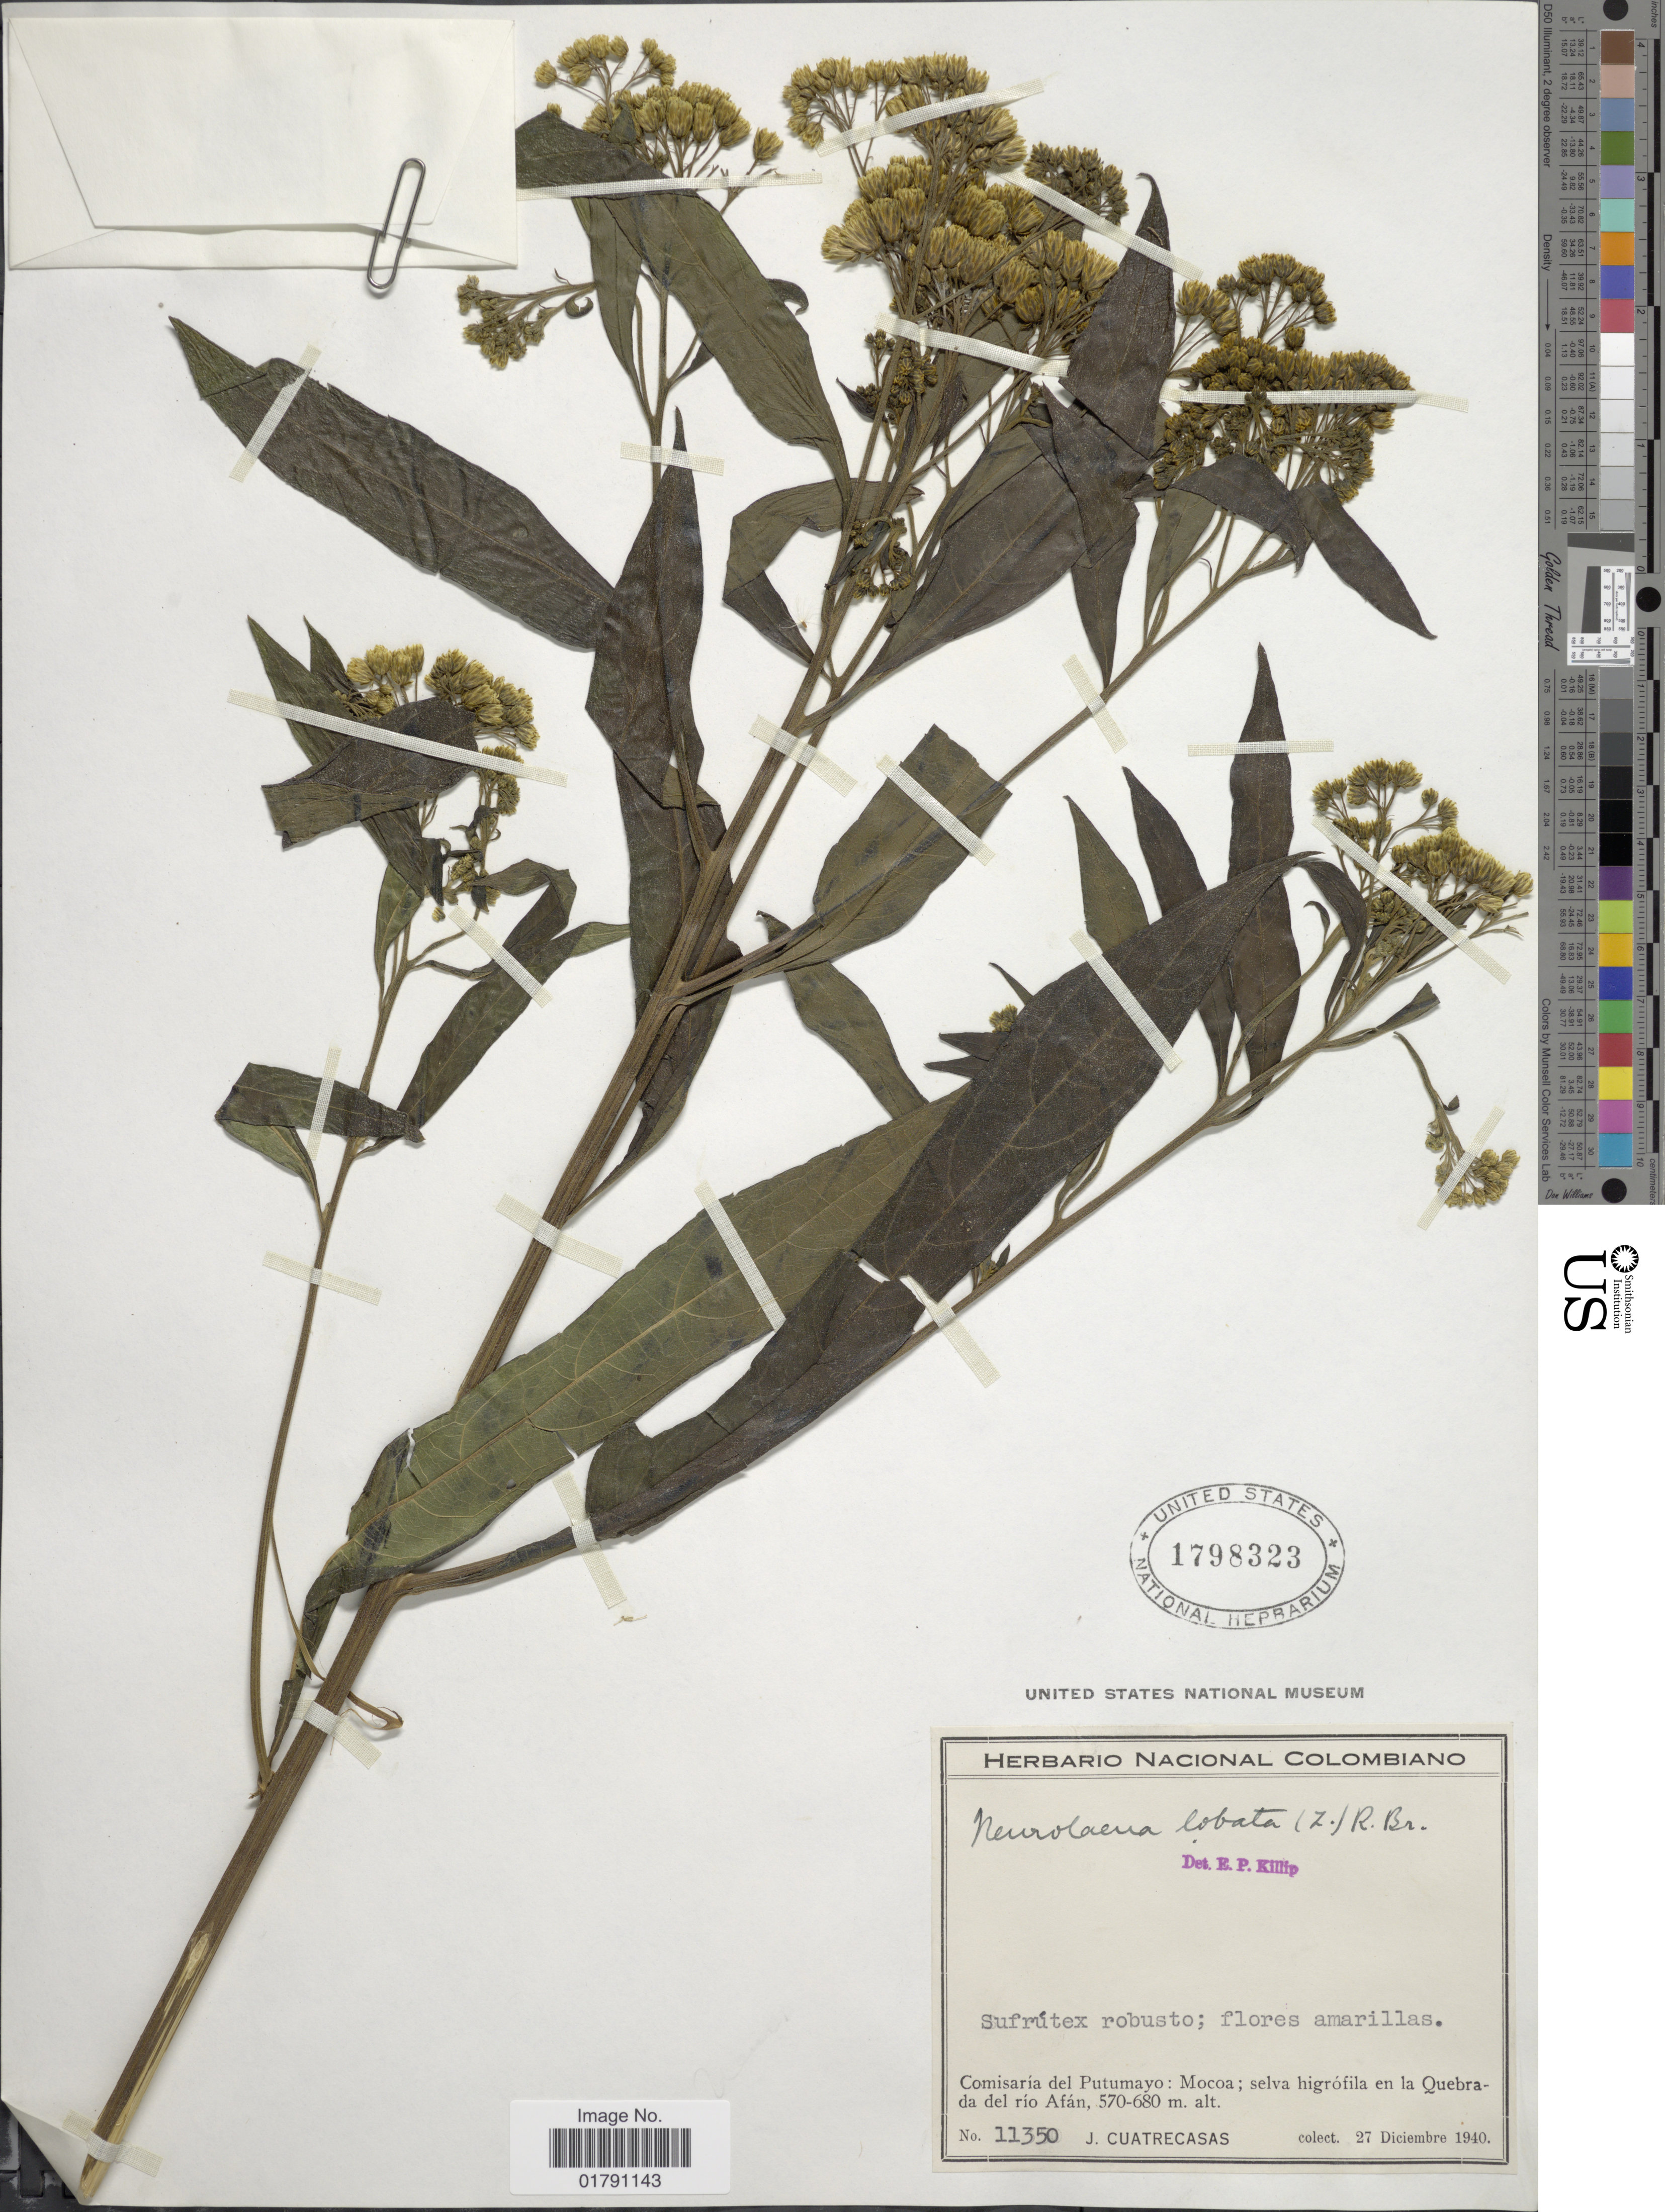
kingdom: Plantae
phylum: Tracheophyta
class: Magnoliopsida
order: Asterales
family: Asteraceae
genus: Neurolaena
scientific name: Neurolaena lobata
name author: (L.) R. Br. ex Cass.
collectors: J. Cuatrecasas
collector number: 11350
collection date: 1940-12-27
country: Colombia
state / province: Putumayo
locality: Mocoa, selva higrofila en la Quebrada del rio Afan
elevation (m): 570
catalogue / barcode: US 1798323